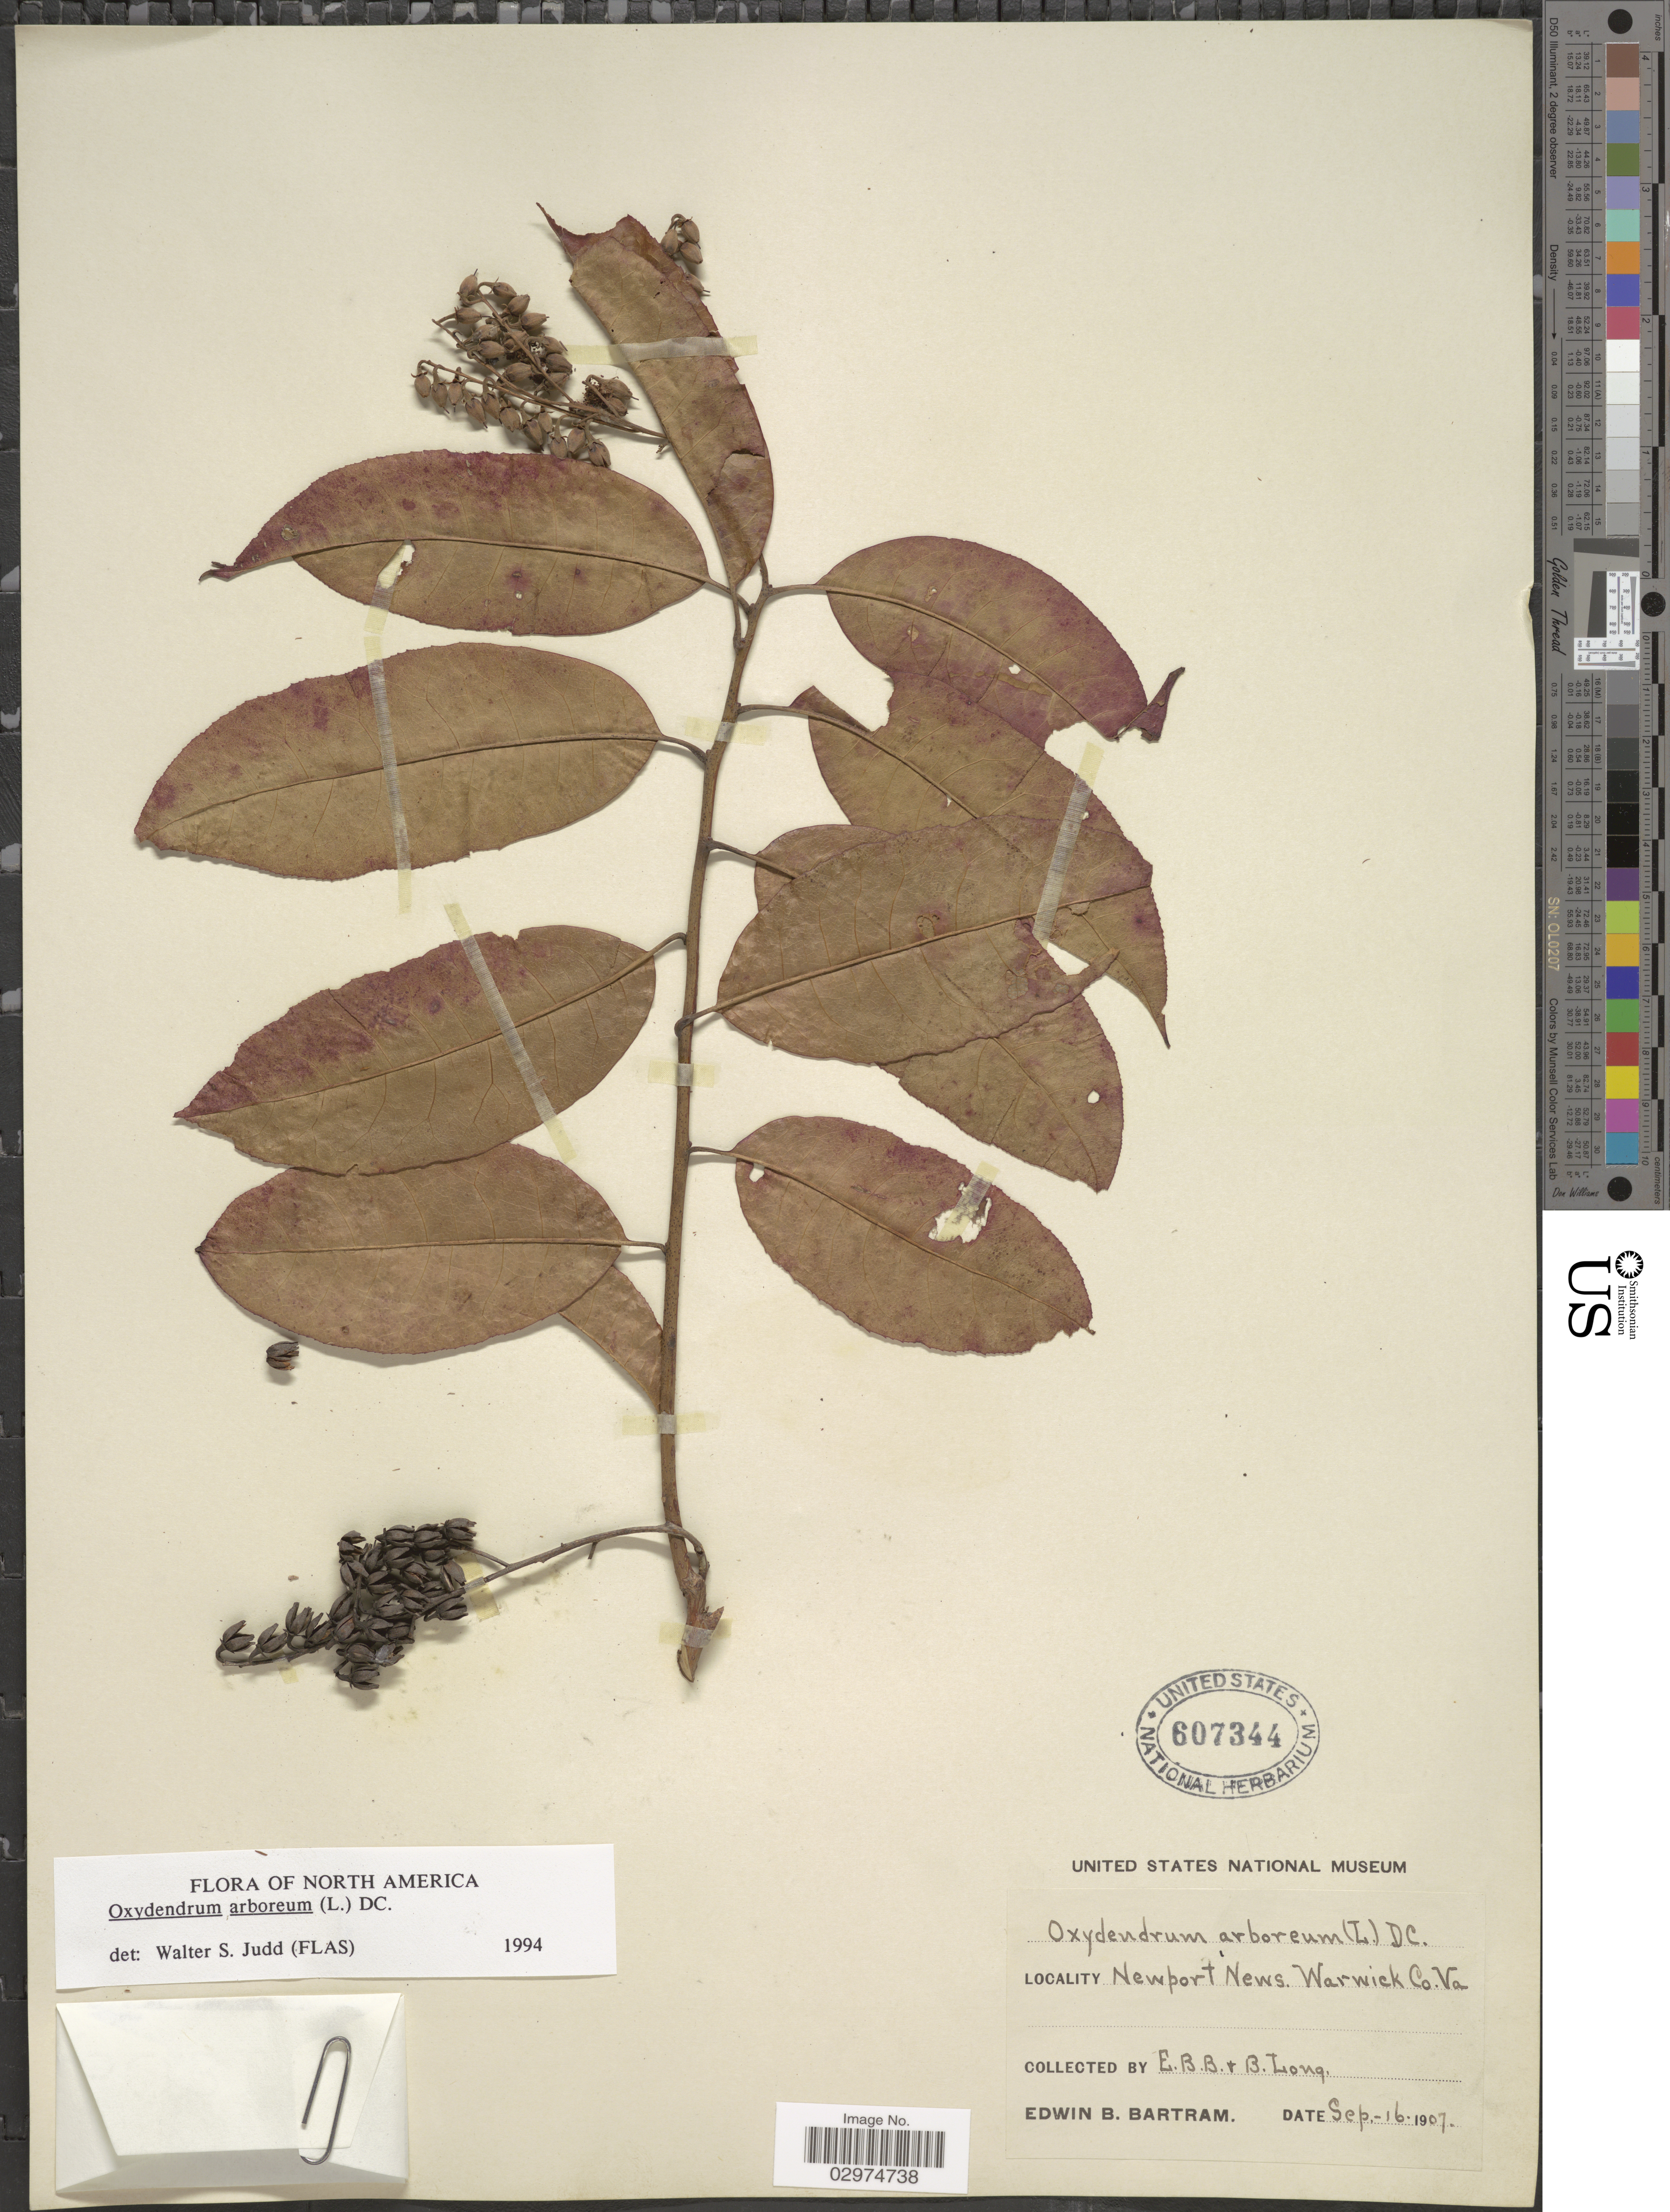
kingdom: Plantae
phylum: Tracheophyta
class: Magnoliopsida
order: Ericales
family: Ericaceae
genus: Oxydendrum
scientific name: Oxydendrum arboreum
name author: (L.) DC.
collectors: E. B. Bartram & B. Long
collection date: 1907-09-16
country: United States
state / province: Virginia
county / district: City of Newport News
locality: Newport News, Warwick Co.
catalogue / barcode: US 607344